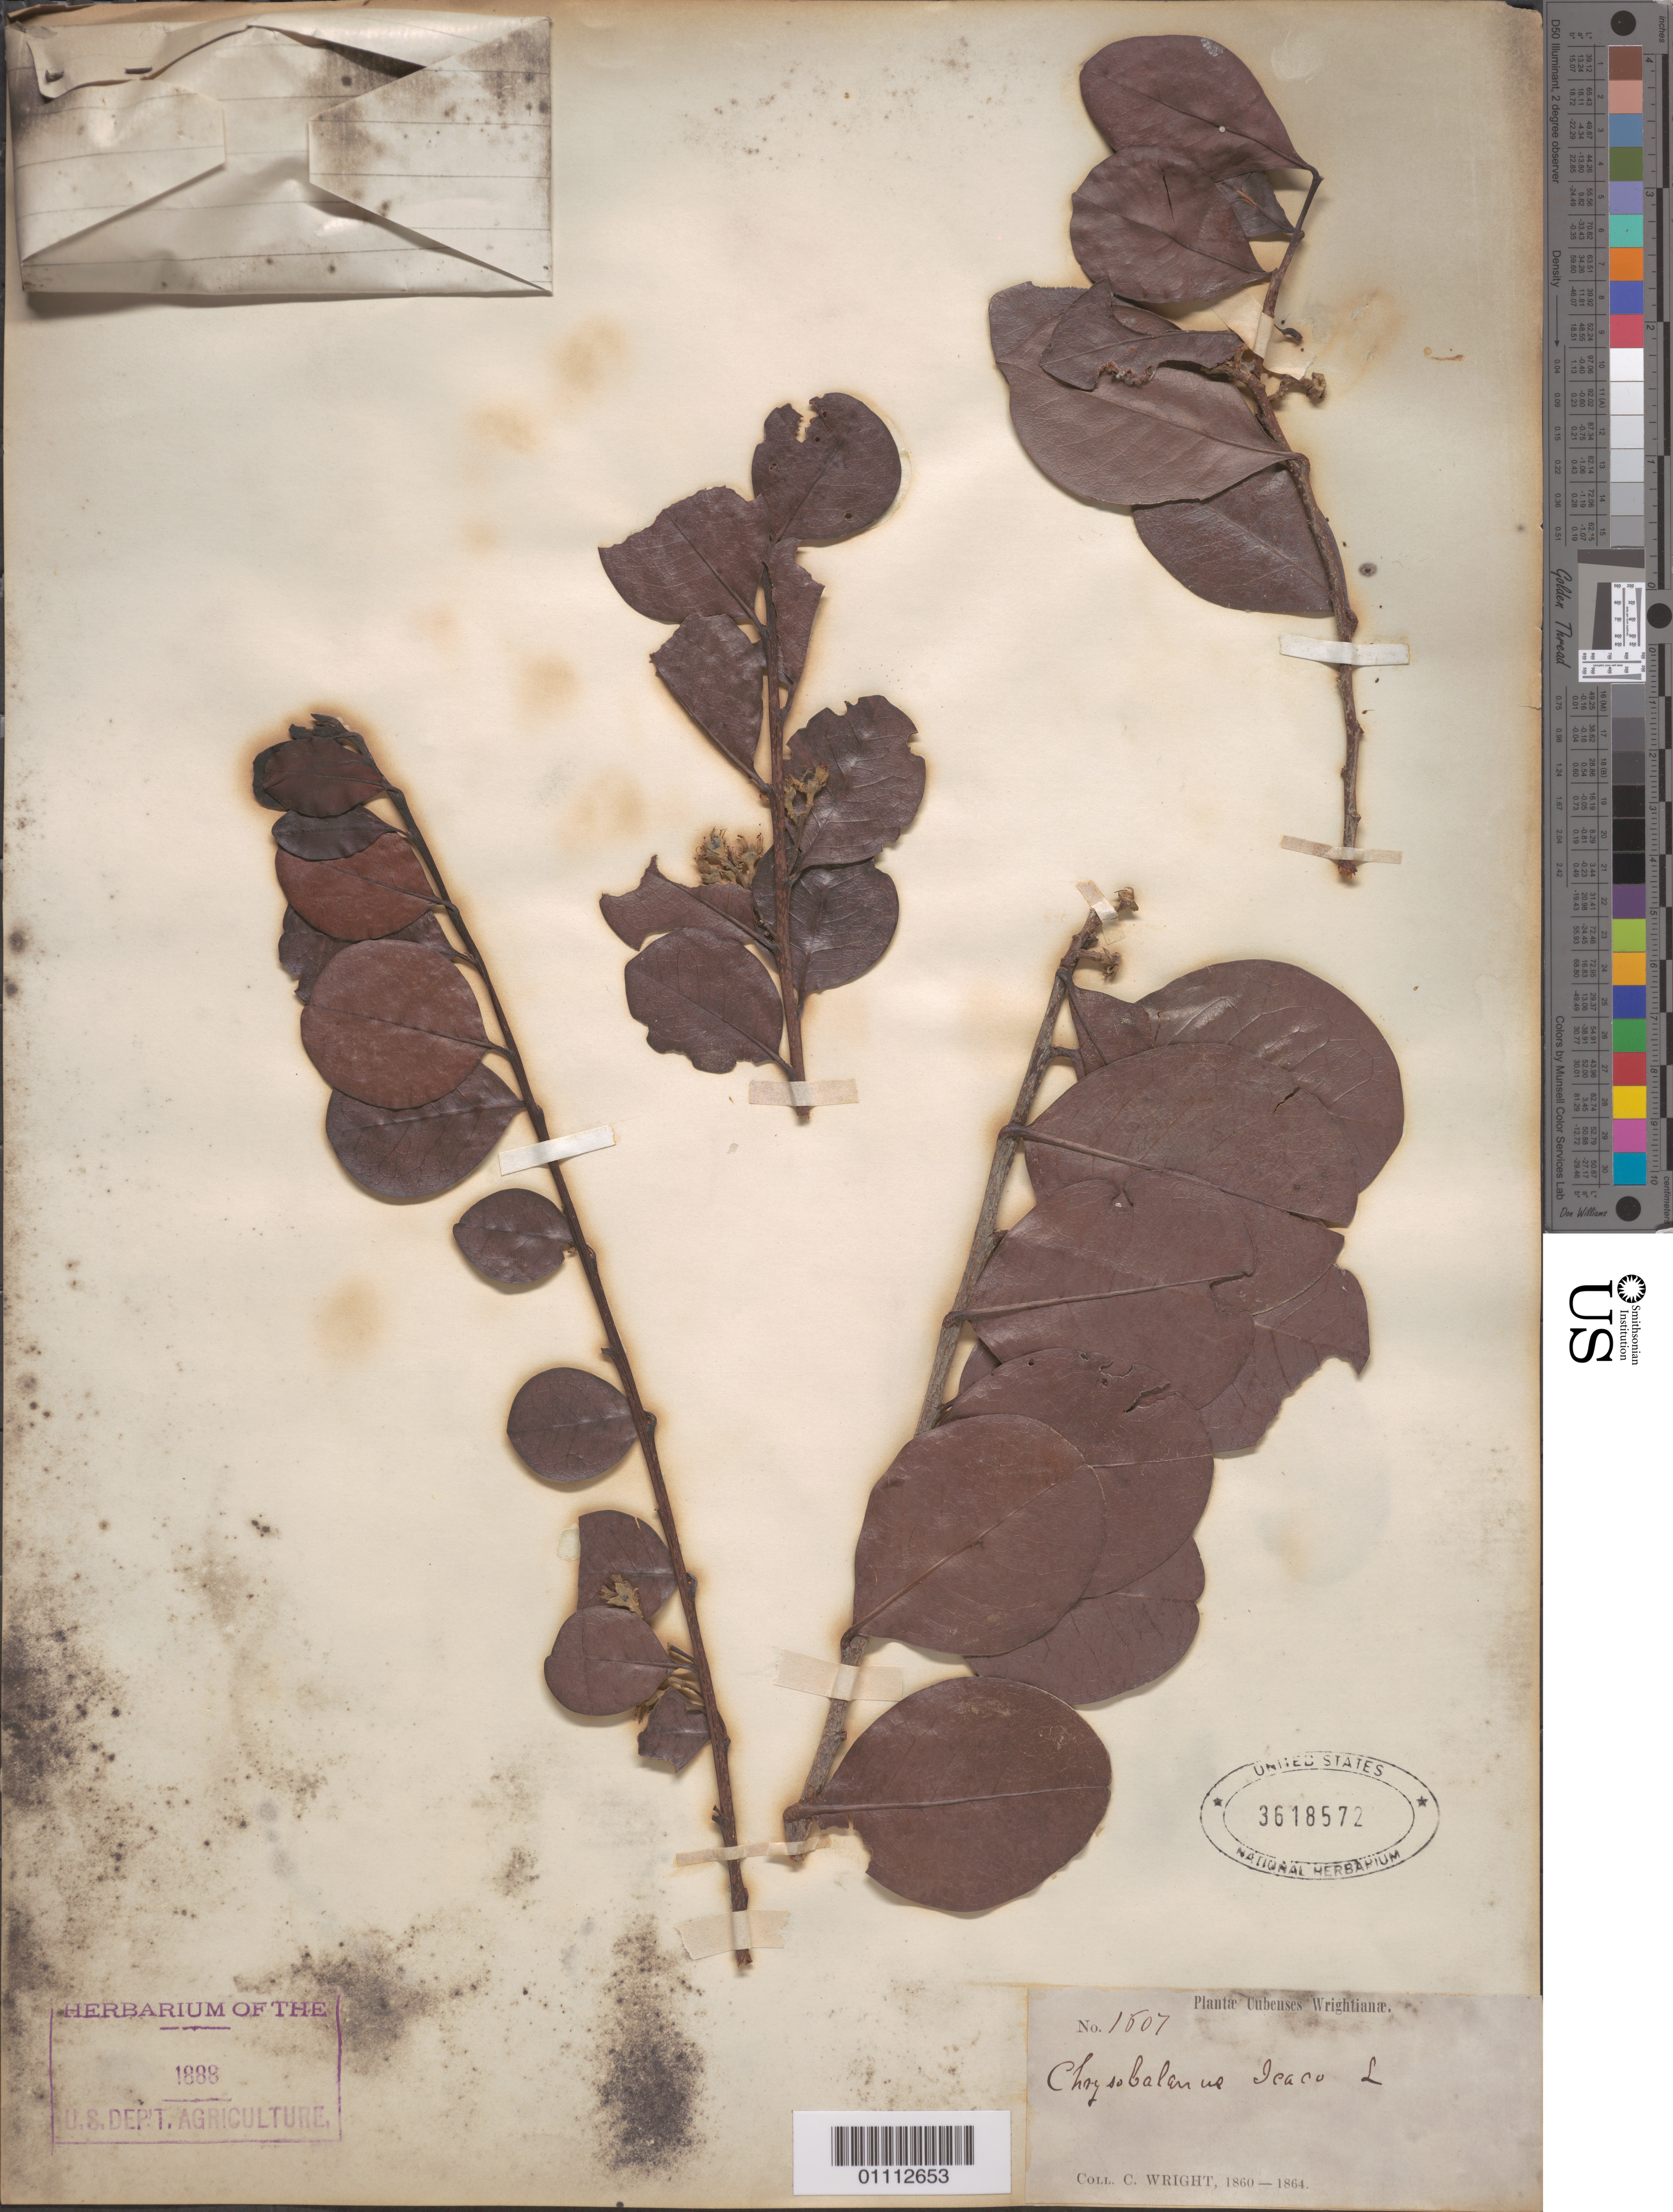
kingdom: Plantae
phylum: Tracheophyta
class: Magnoliopsida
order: Malpighiales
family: Chrysobalanaceae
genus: Chrysobalanus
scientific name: Chrysobalanus icaco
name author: L.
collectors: C. Wright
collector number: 1607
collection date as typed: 1860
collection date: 1860/1864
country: Cuba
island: Cuba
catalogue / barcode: US 3618572